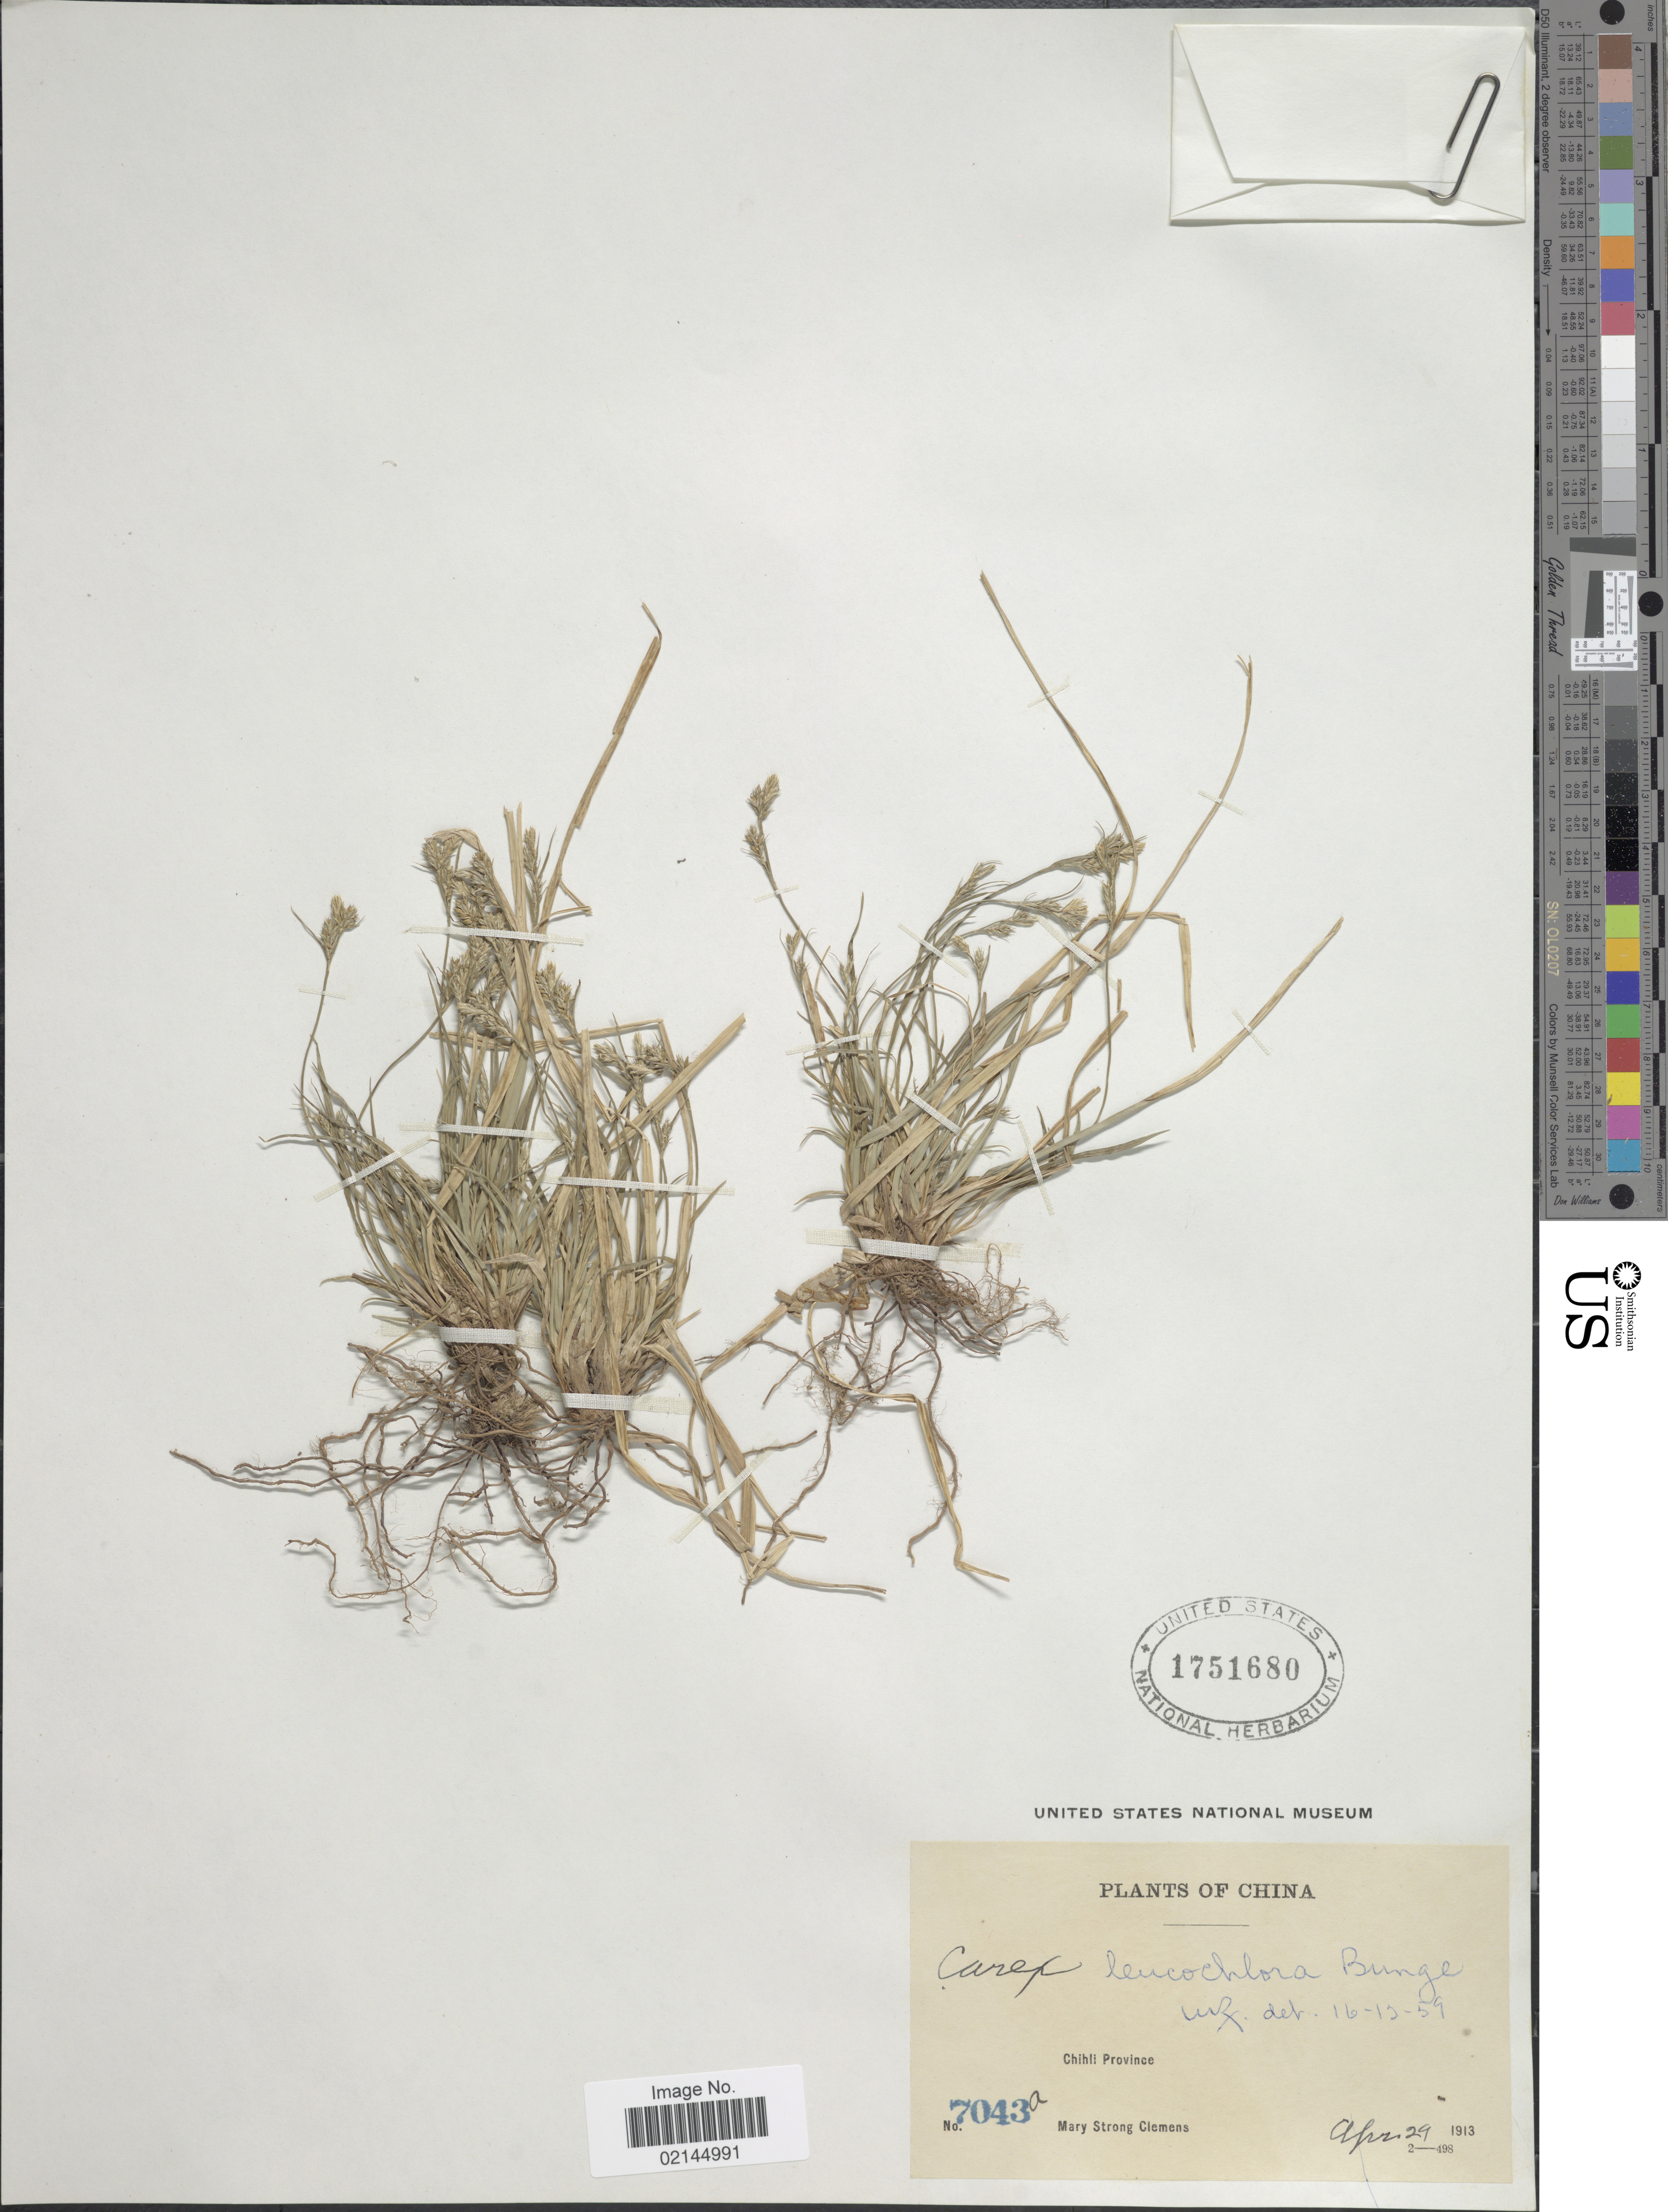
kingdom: Plantae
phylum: Tracheophyta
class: Liliopsida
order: Poales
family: Cyperaceae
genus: Carex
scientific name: Carex breviculmis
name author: R. Br.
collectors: M. S. Clemens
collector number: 7043a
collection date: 1913-04-29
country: China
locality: Chihli Province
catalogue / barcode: US 1751680